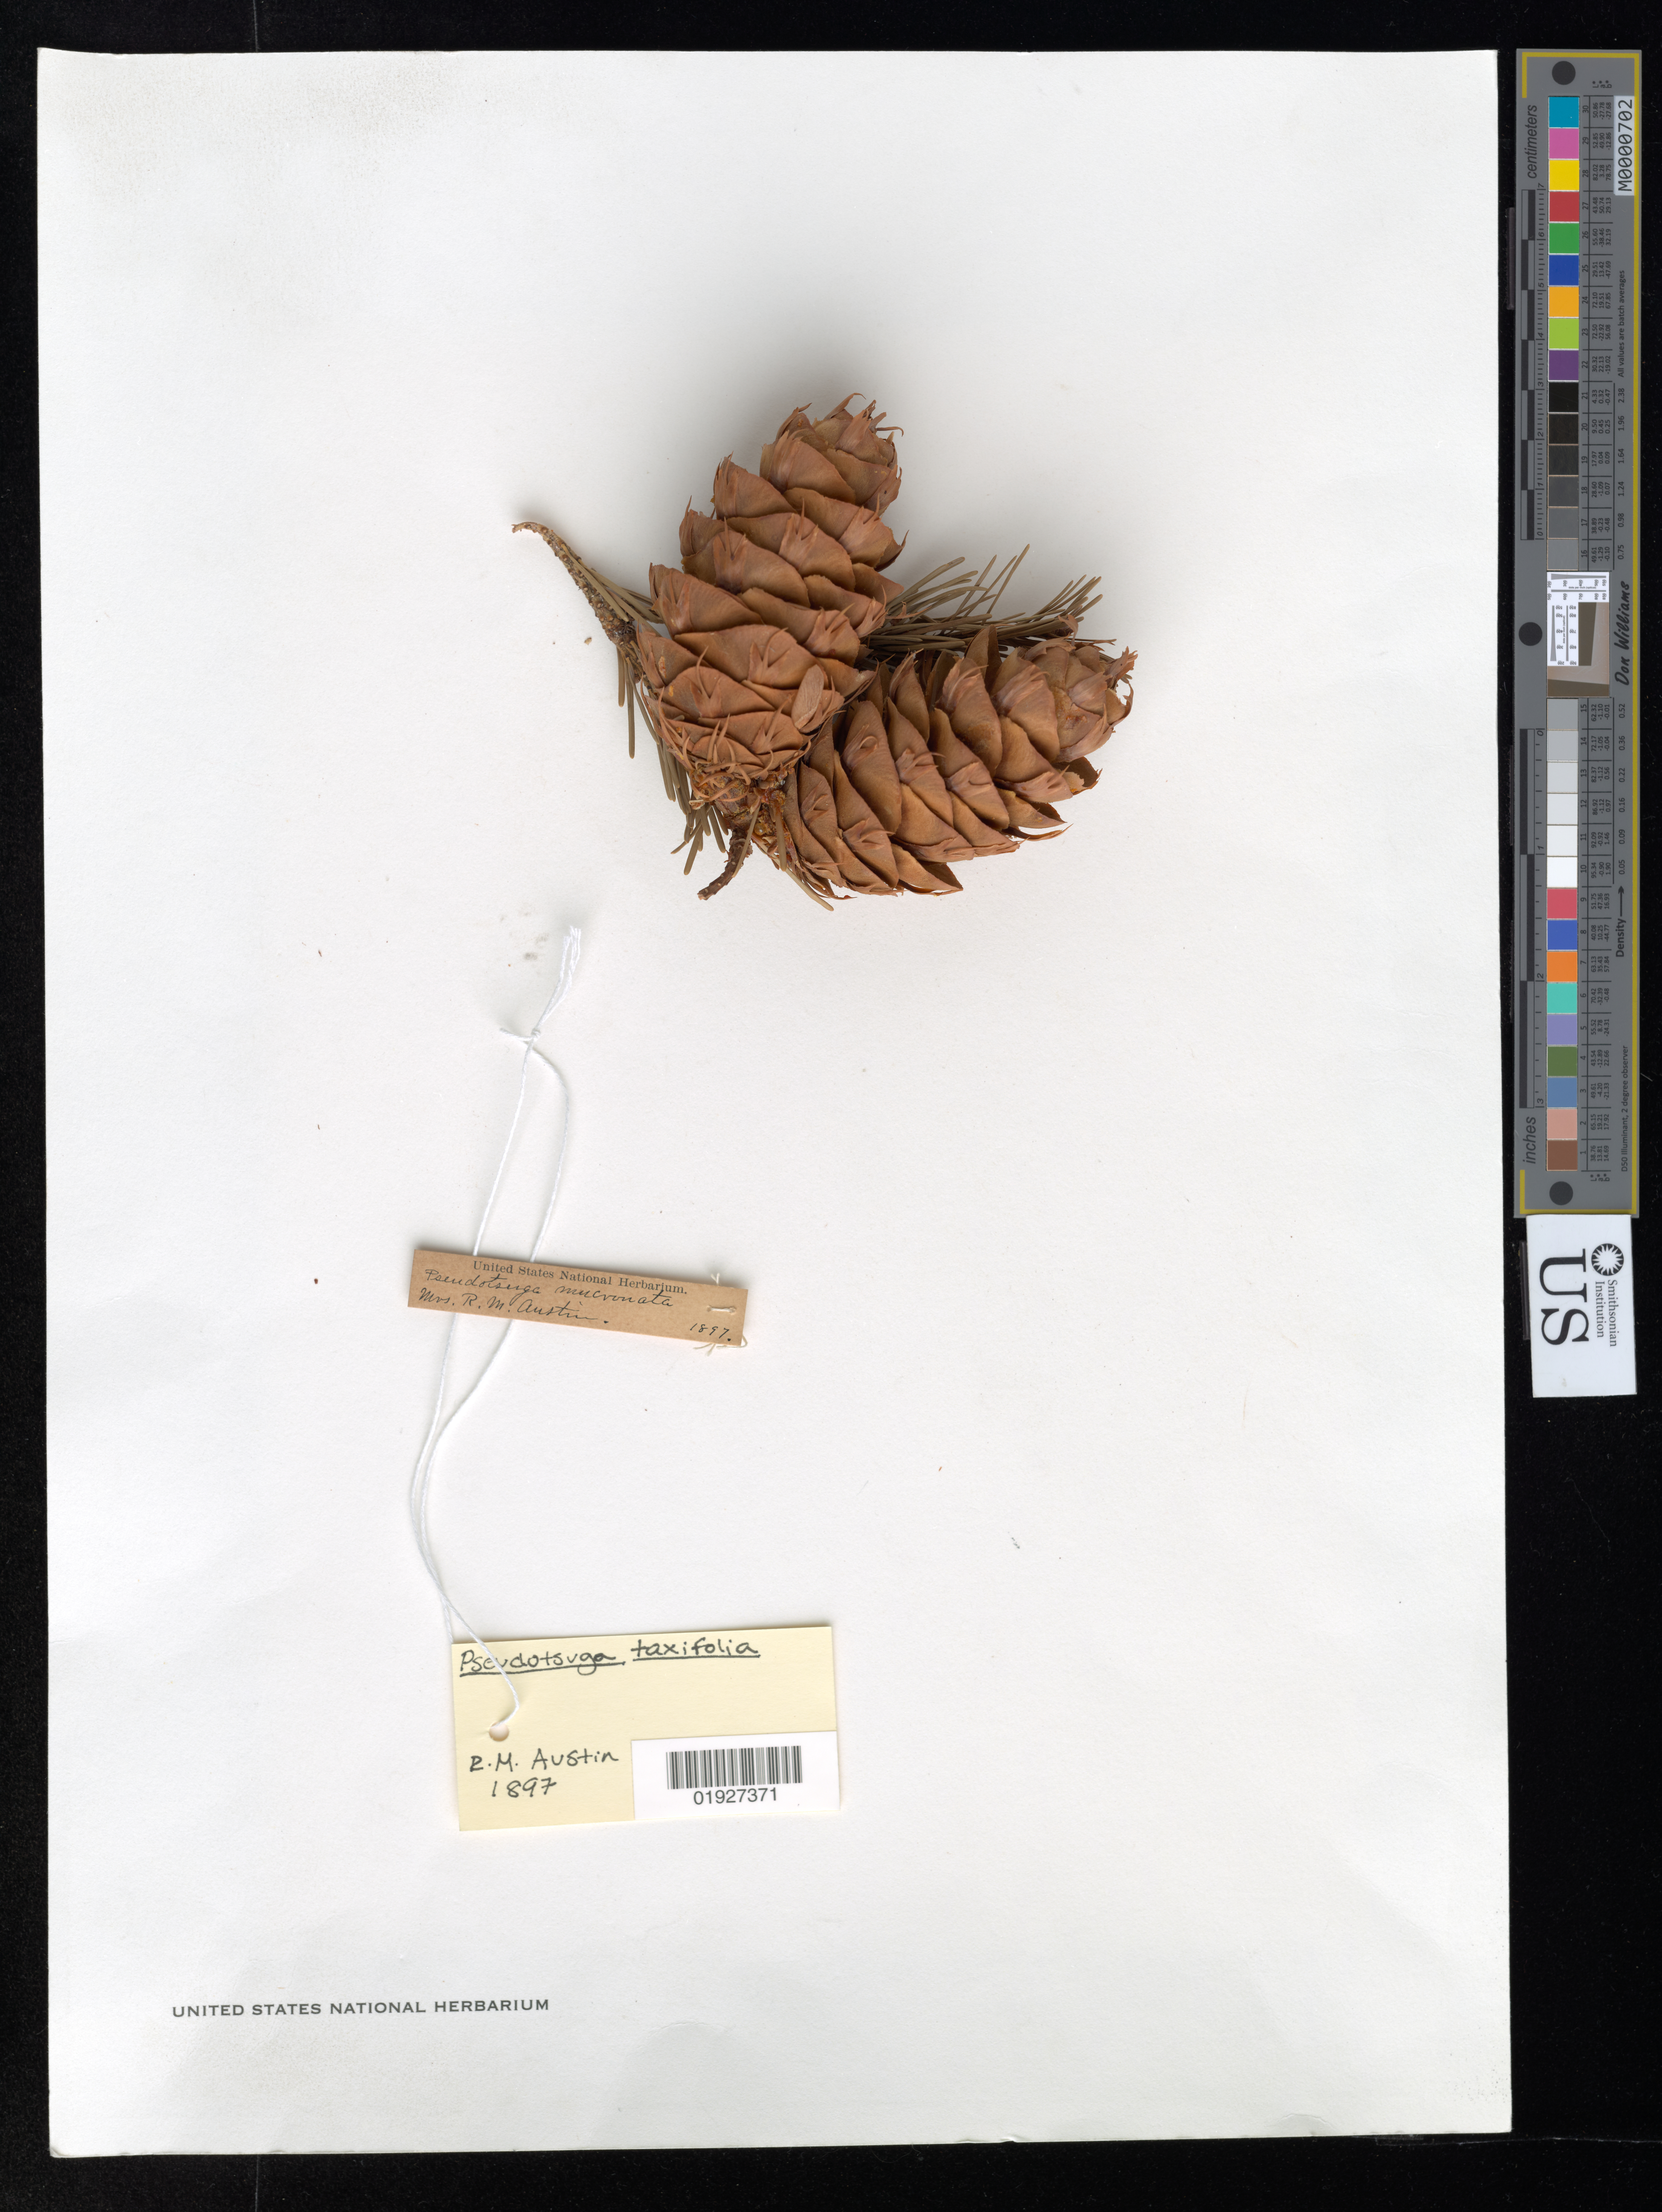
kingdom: Plantae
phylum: Tracheophyta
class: Pinopsida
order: Pinales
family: Pinaceae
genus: Pseudotsuga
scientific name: Pseudotsuga taxifolia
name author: (Lamb.) Britton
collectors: R. Austin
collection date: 1897